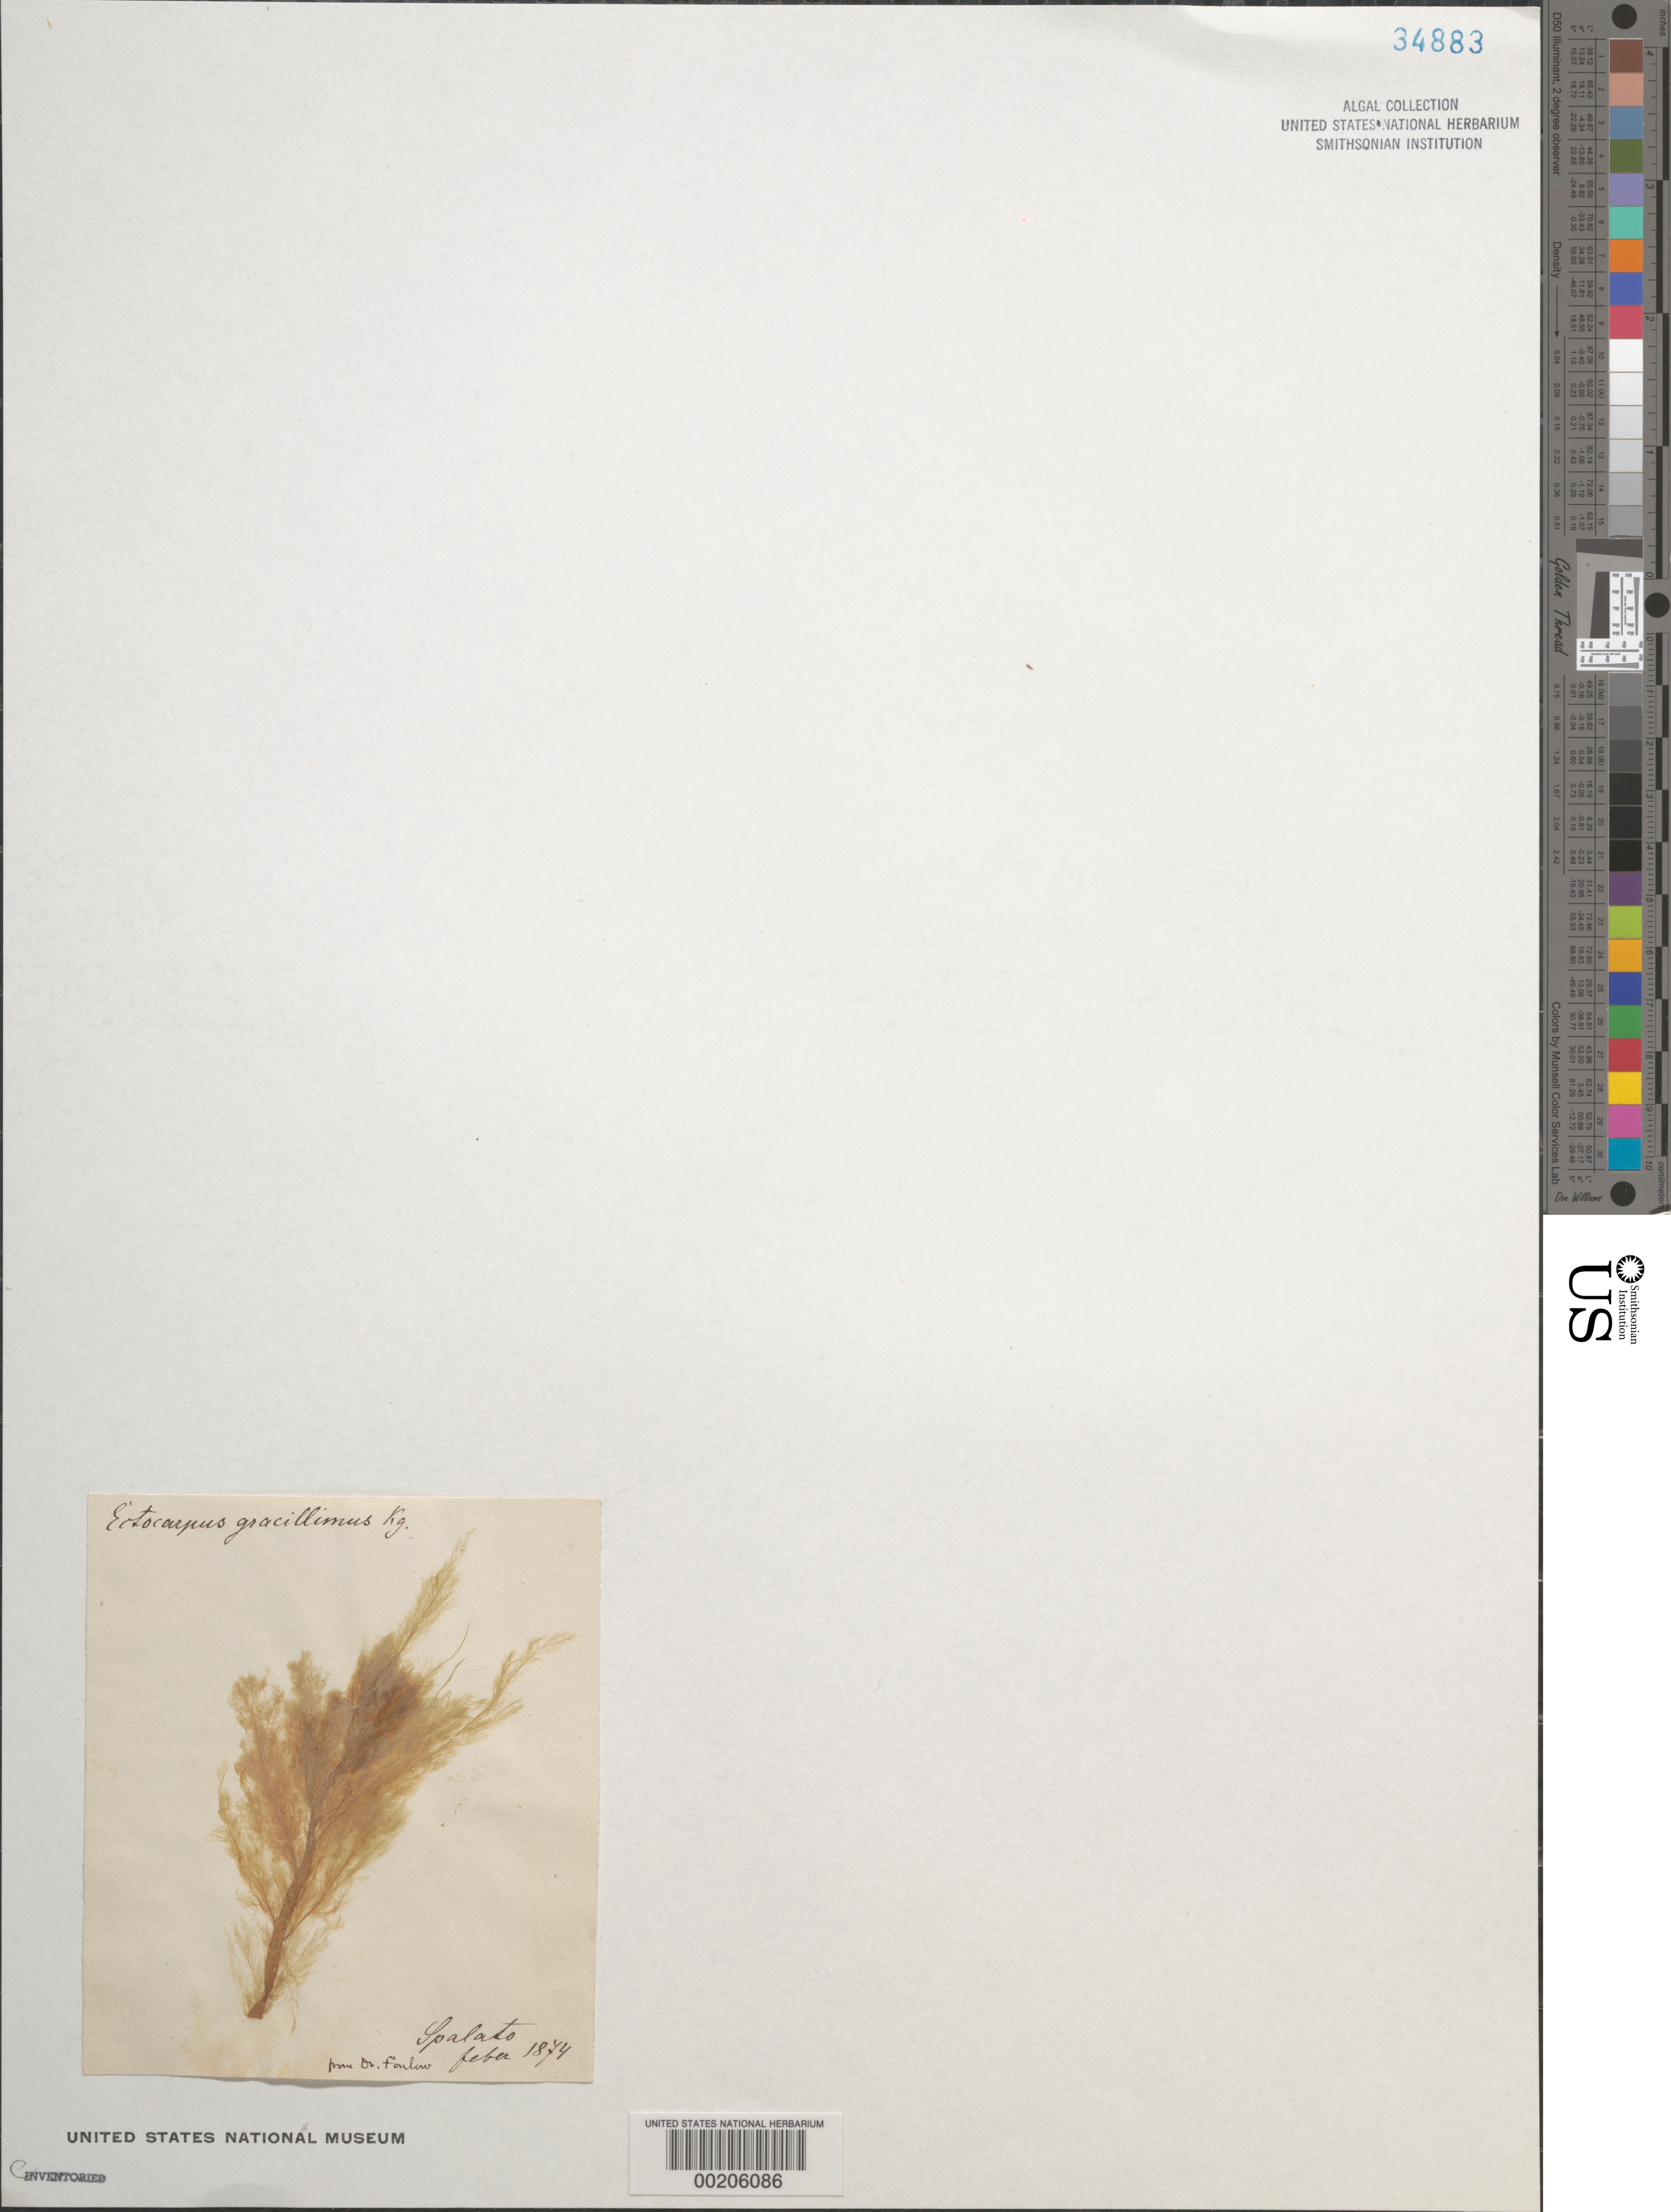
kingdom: Chromista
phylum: Ochrophyta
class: Phaeophyceae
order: Ectocarpales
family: Ectocarpaceae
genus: Ectocarpus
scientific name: Ectocarpus gracillimus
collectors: W. G. Farlow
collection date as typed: Feb 1874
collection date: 1874-02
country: Croatia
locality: Split (Spalato)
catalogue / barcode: US 34883